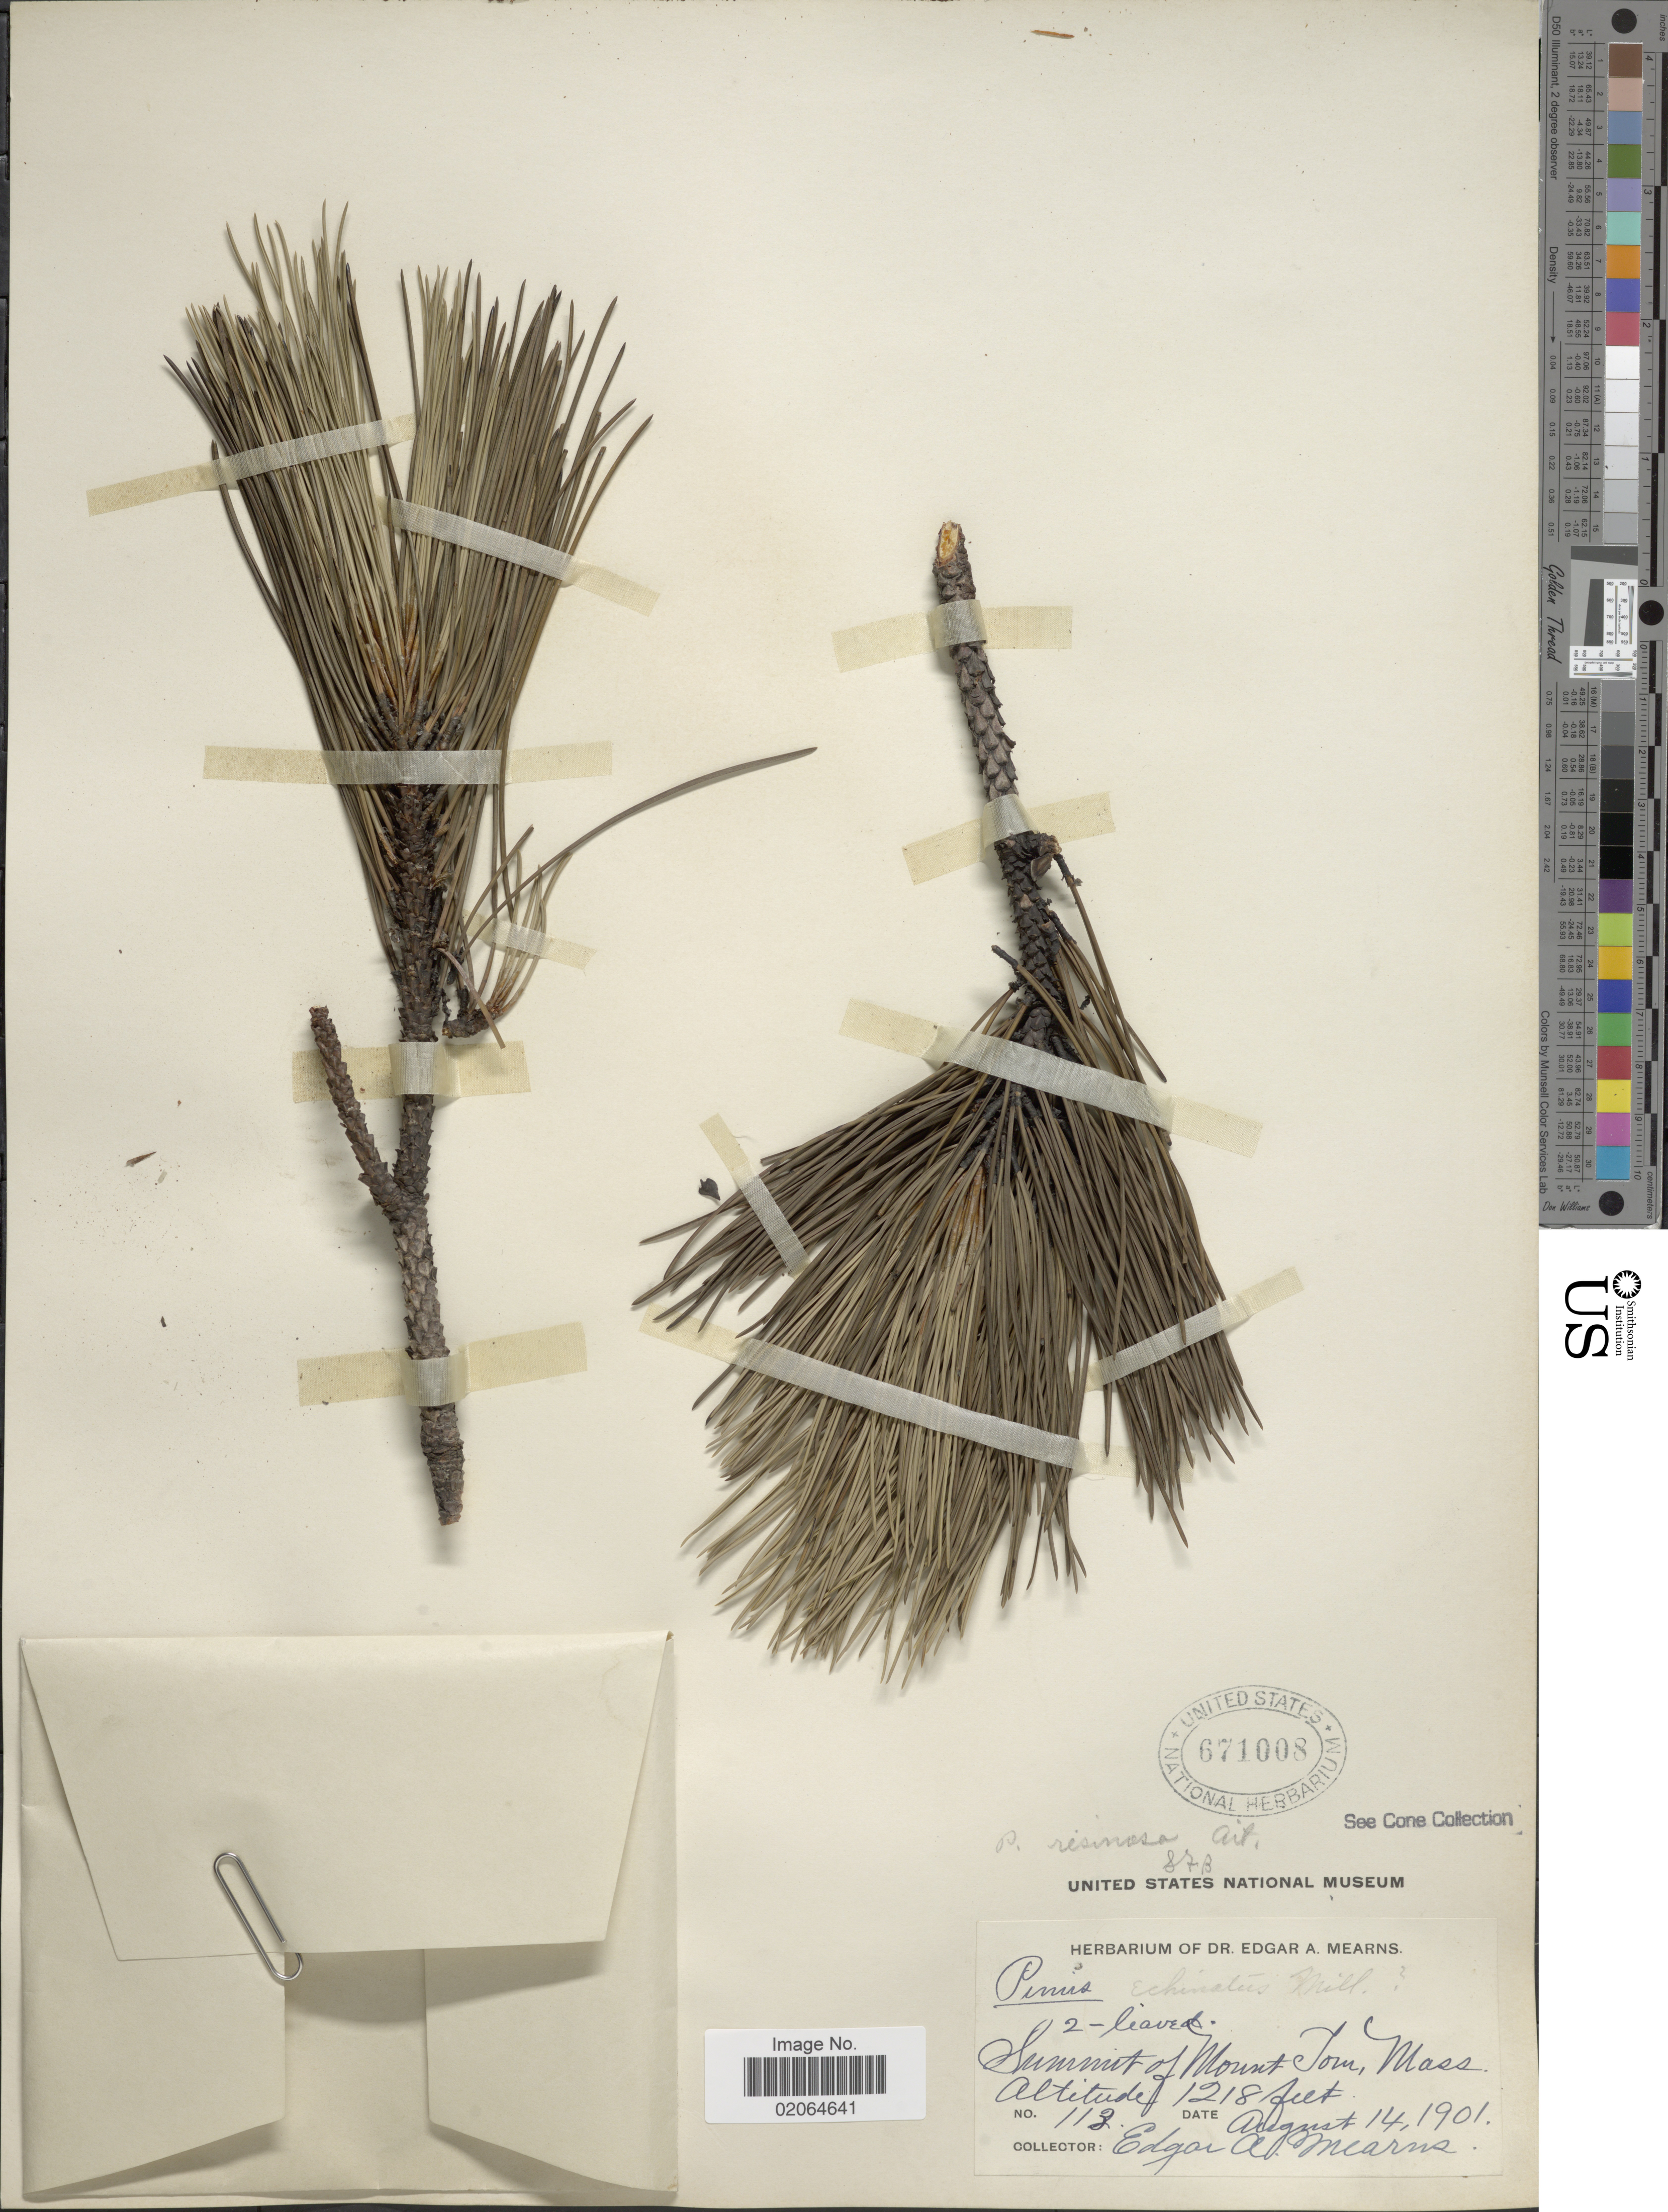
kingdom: Plantae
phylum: Tracheophyta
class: Pinopsida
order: Pinales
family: Pinaceae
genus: Pinus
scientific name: Pinus resinosa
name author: Aiton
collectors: E. A. Mearns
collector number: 113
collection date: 1901-08-14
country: United States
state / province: Massachusetts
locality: Summit of Mount Tom.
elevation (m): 371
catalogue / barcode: US 671008